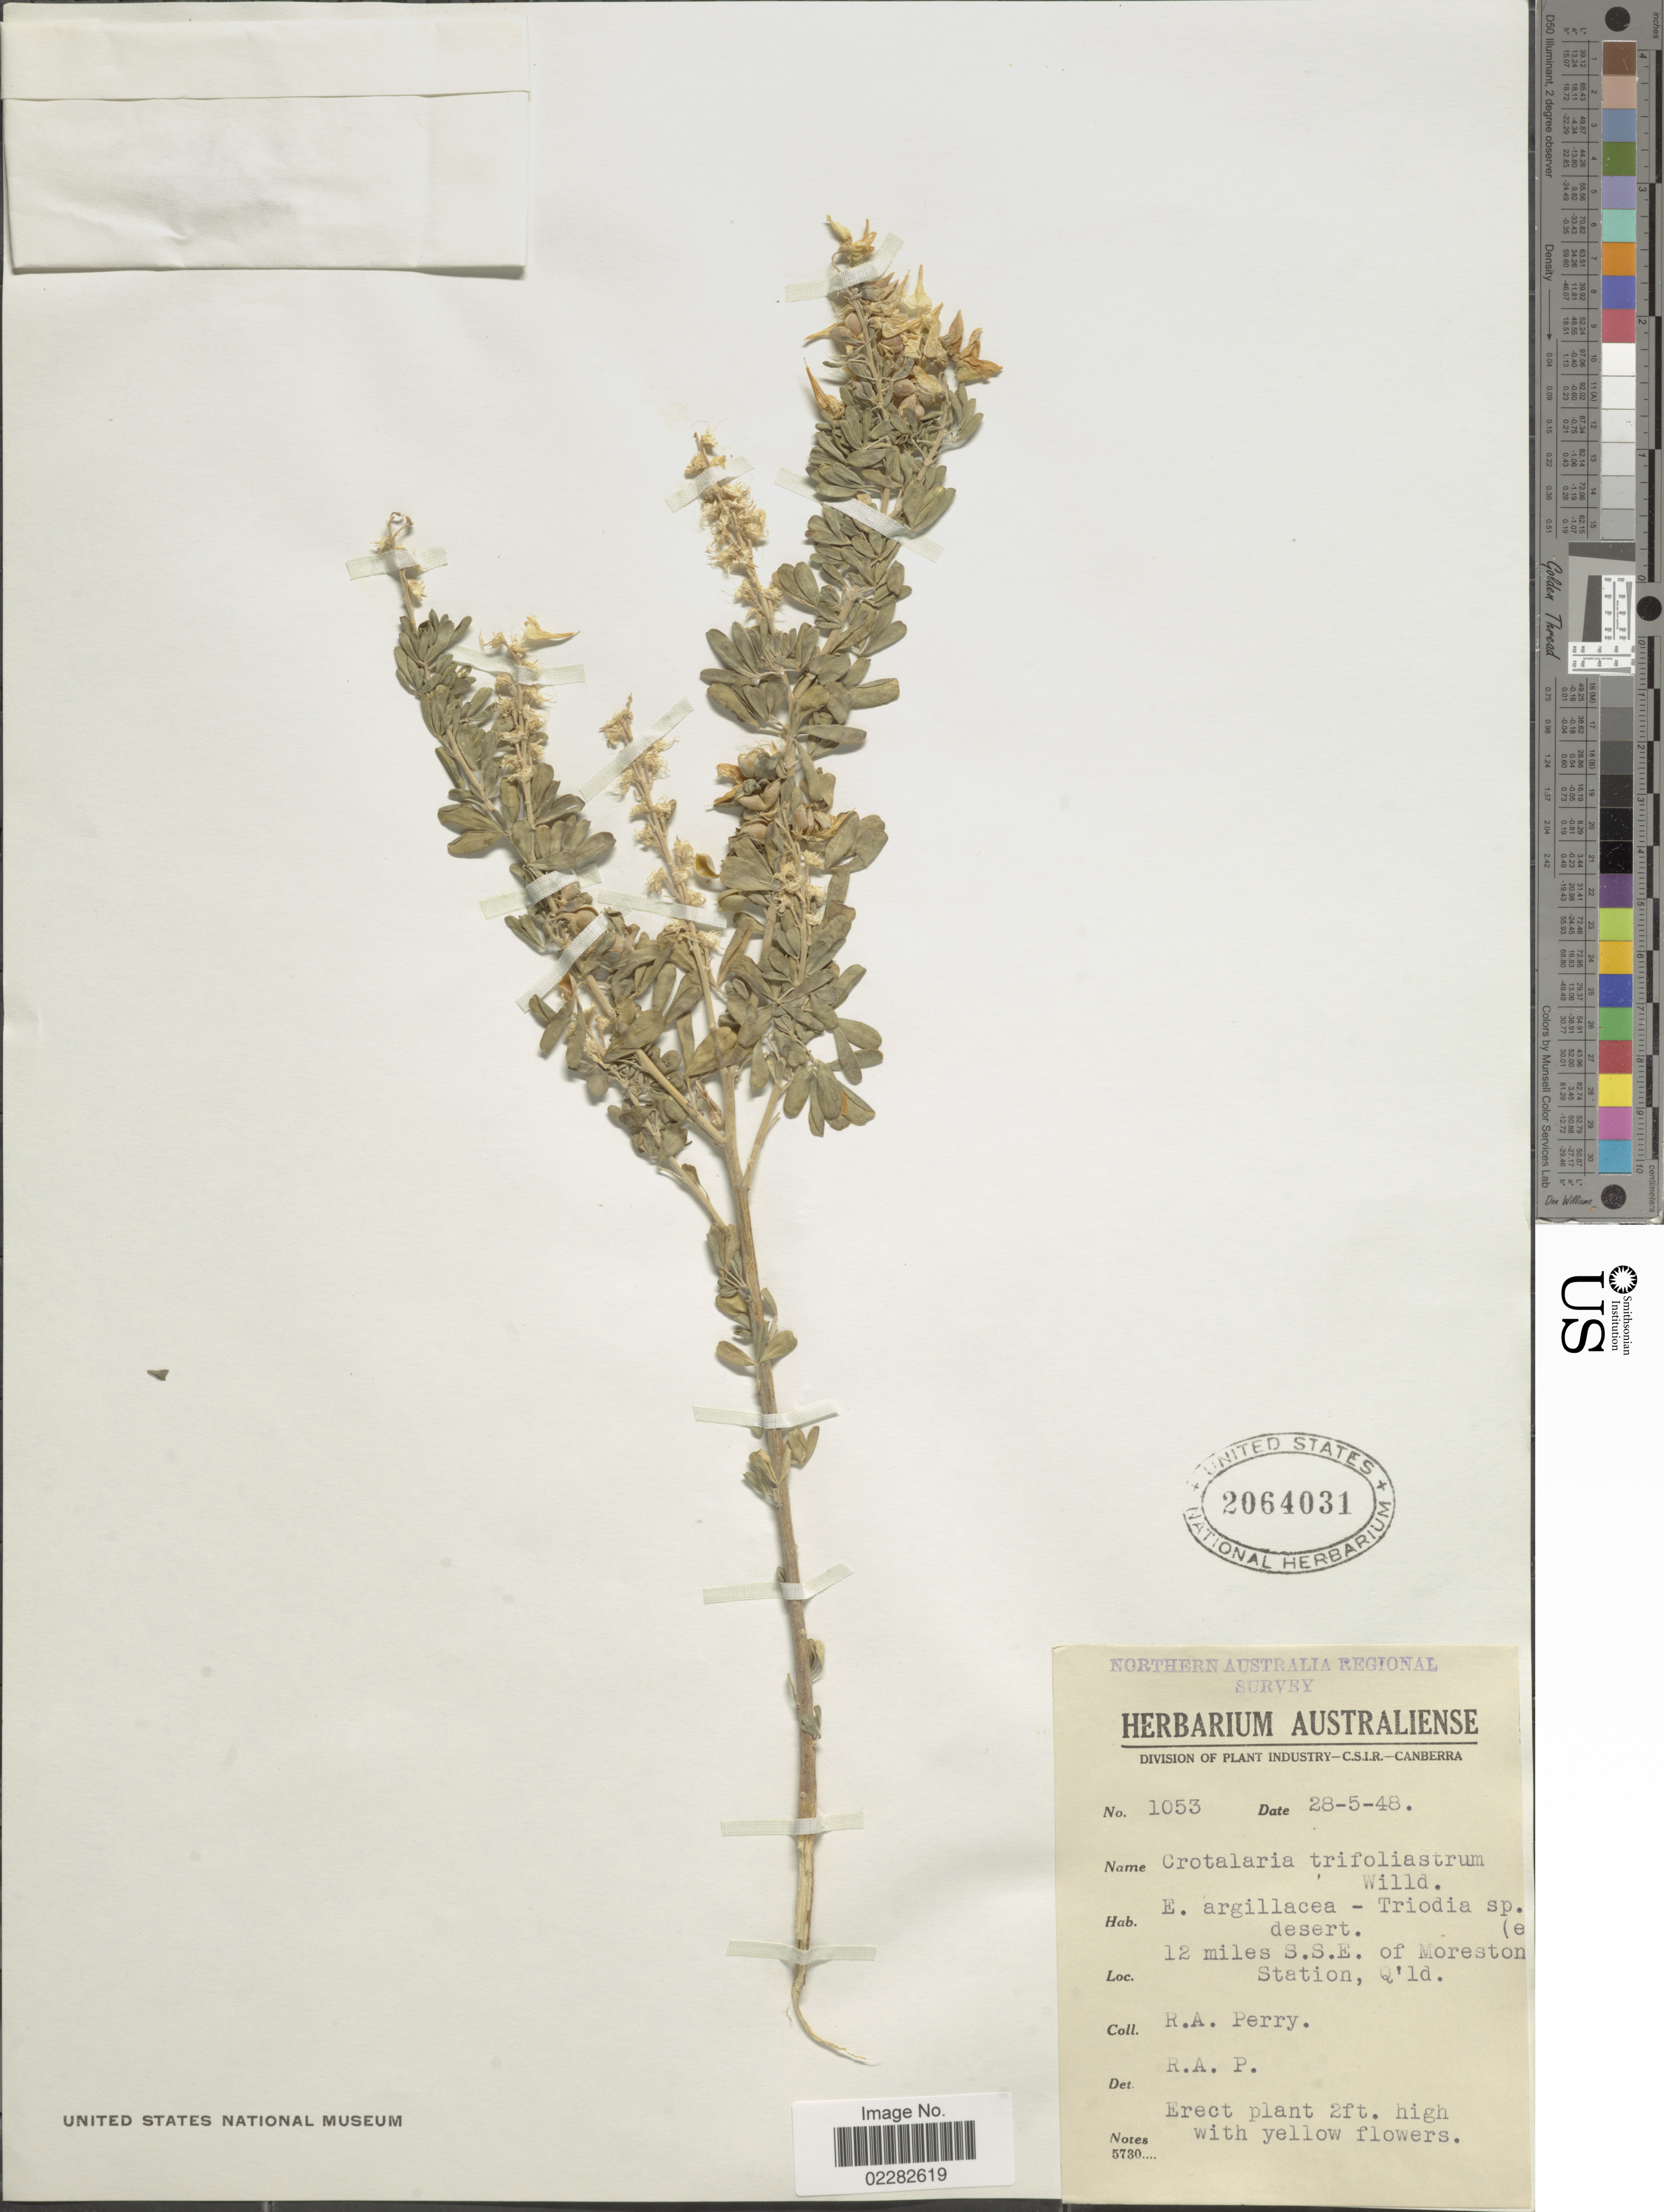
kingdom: Plantae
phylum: Tracheophyta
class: Magnoliopsida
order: Fabales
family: Fabaceae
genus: Crotalaria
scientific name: Crotalaria trifoliastrum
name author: Willd.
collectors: Perry, R. A.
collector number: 1053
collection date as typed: Transcribed d/m/y: 28/5/48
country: Australia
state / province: Queensland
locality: Northern Australia,12 miles S.S.E. of Moreston Station, Q'ld.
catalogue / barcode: US 2064031